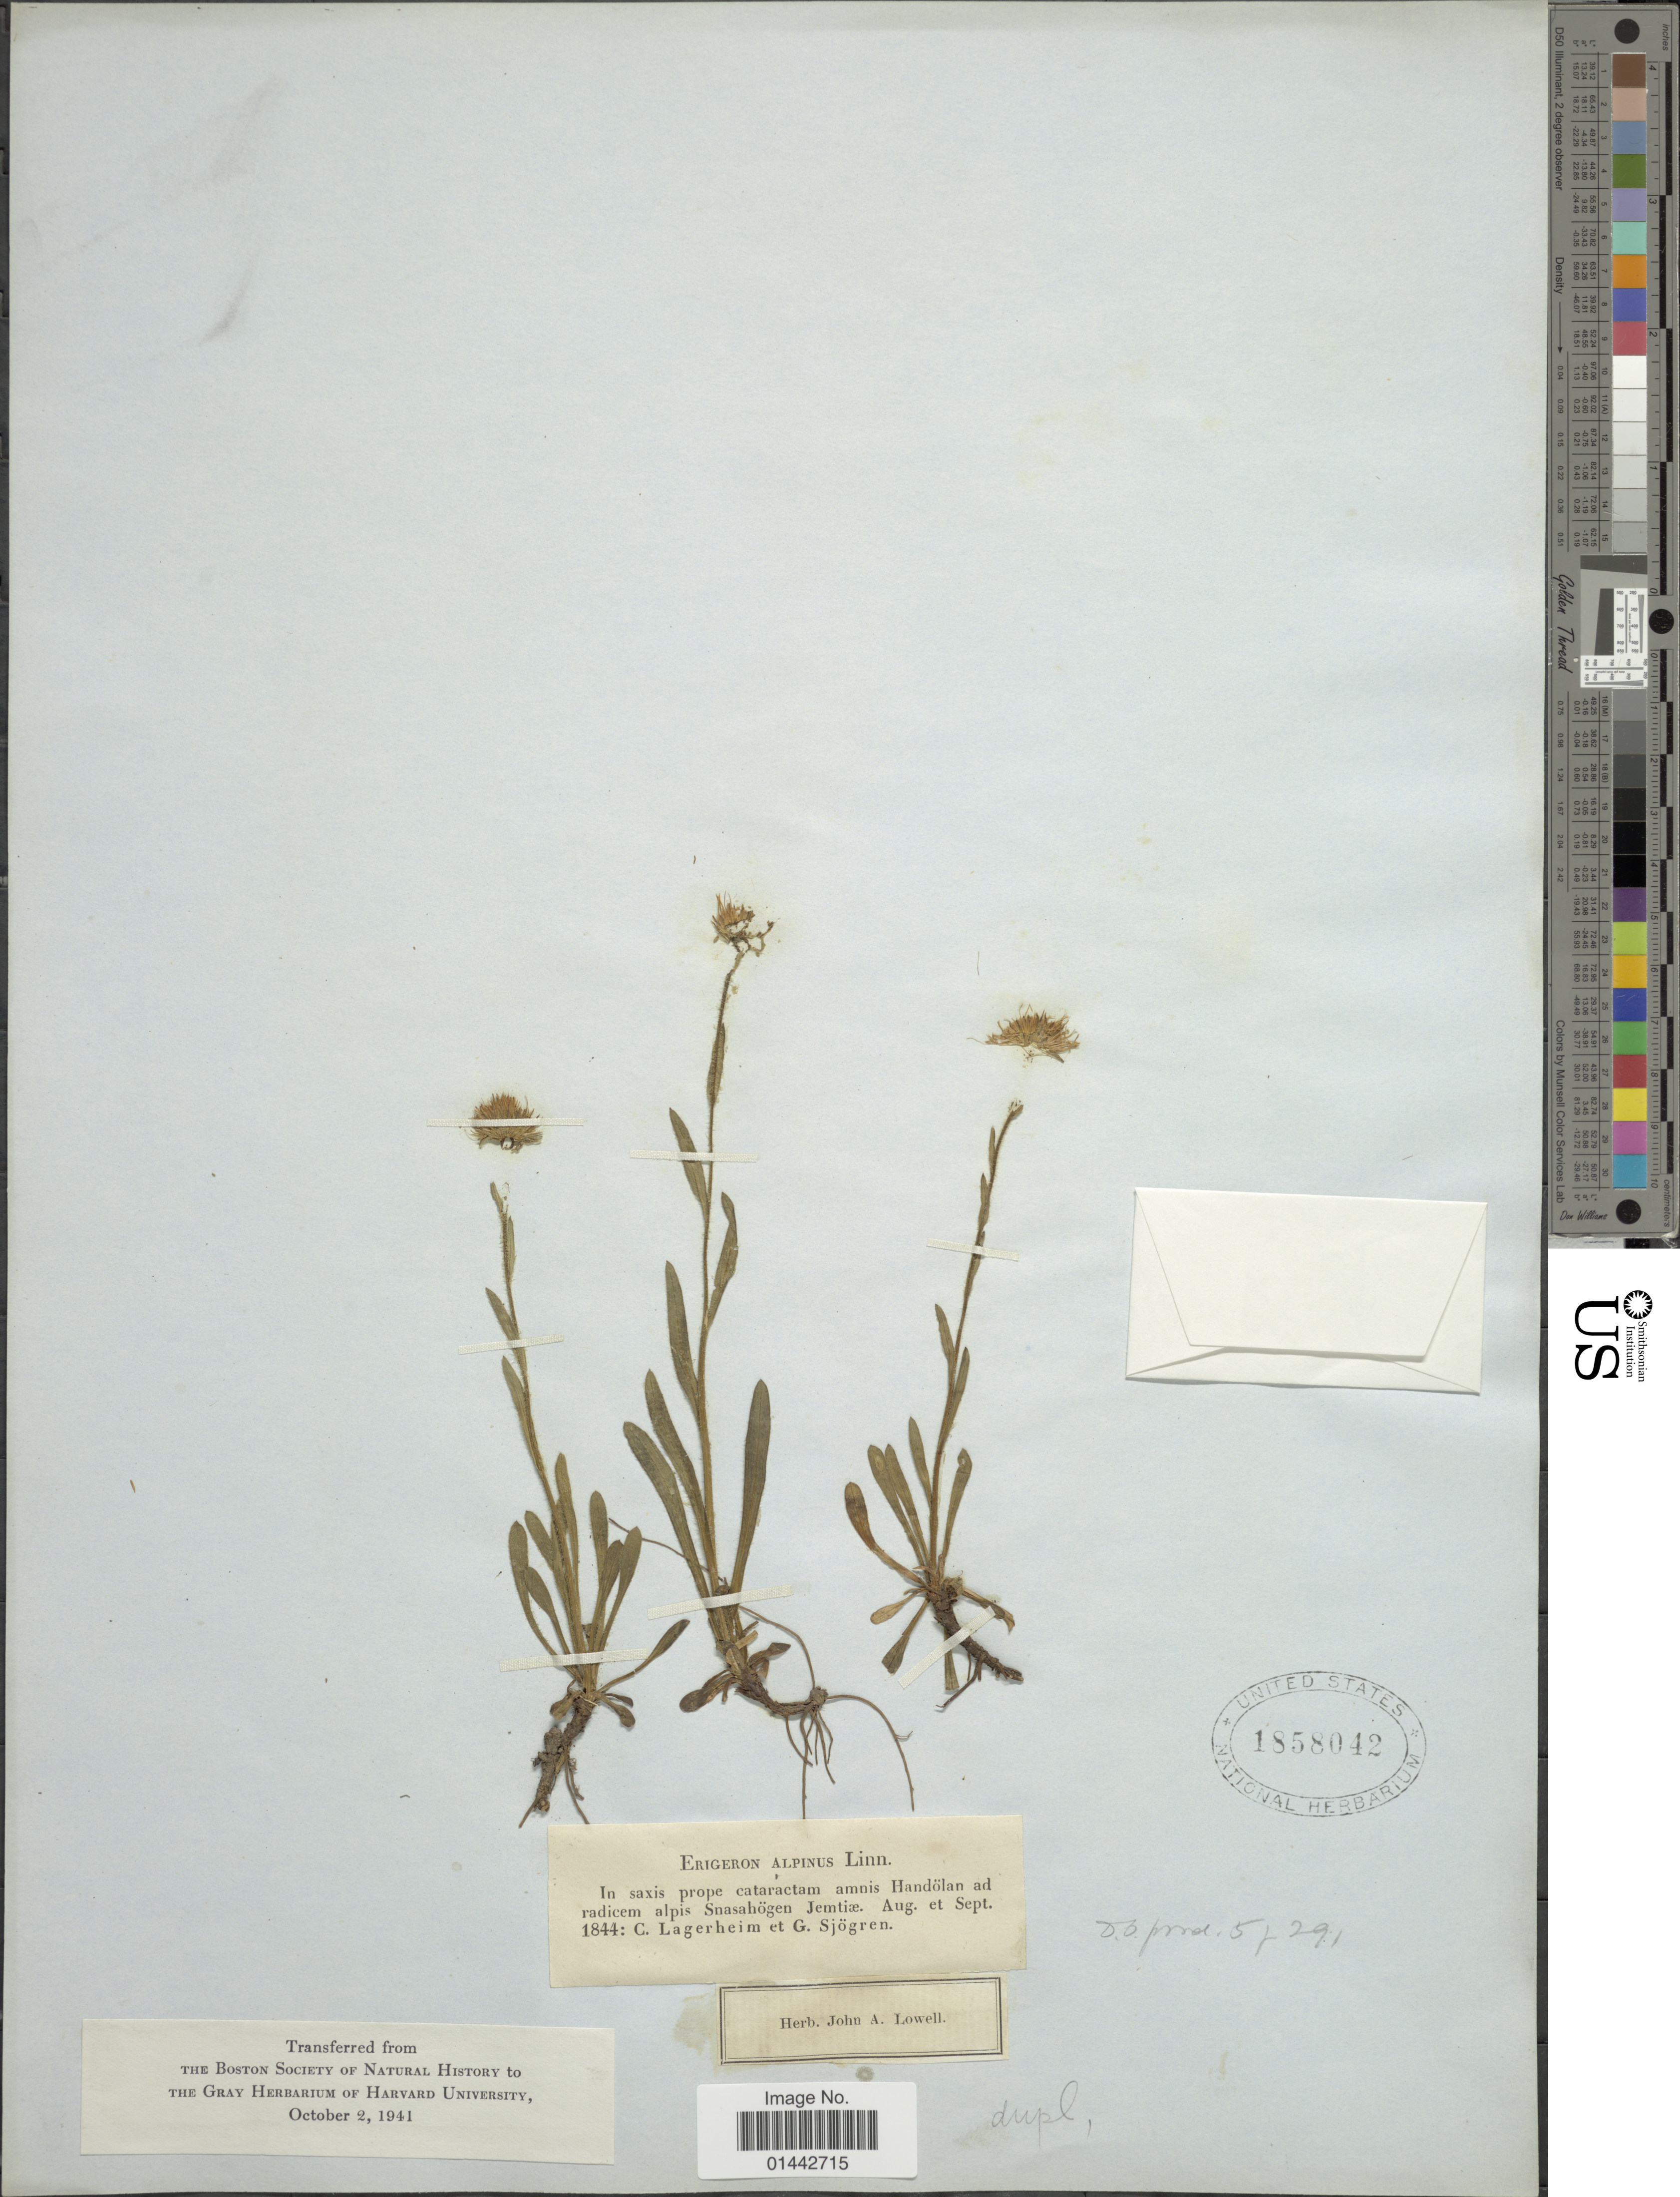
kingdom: Plantae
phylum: Tracheophyta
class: Magnoliopsida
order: Asterales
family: Asteraceae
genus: Erigeron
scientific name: Erigeron alpinus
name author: L.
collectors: C. Lagerheim & G. Sjögren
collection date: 1844-08/1844-09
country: Sweden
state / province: Jämtland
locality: In saxis prope cataractam amnis Handolan ad radicem alpis Snasahogen Jemtiae.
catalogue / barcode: US 1858042